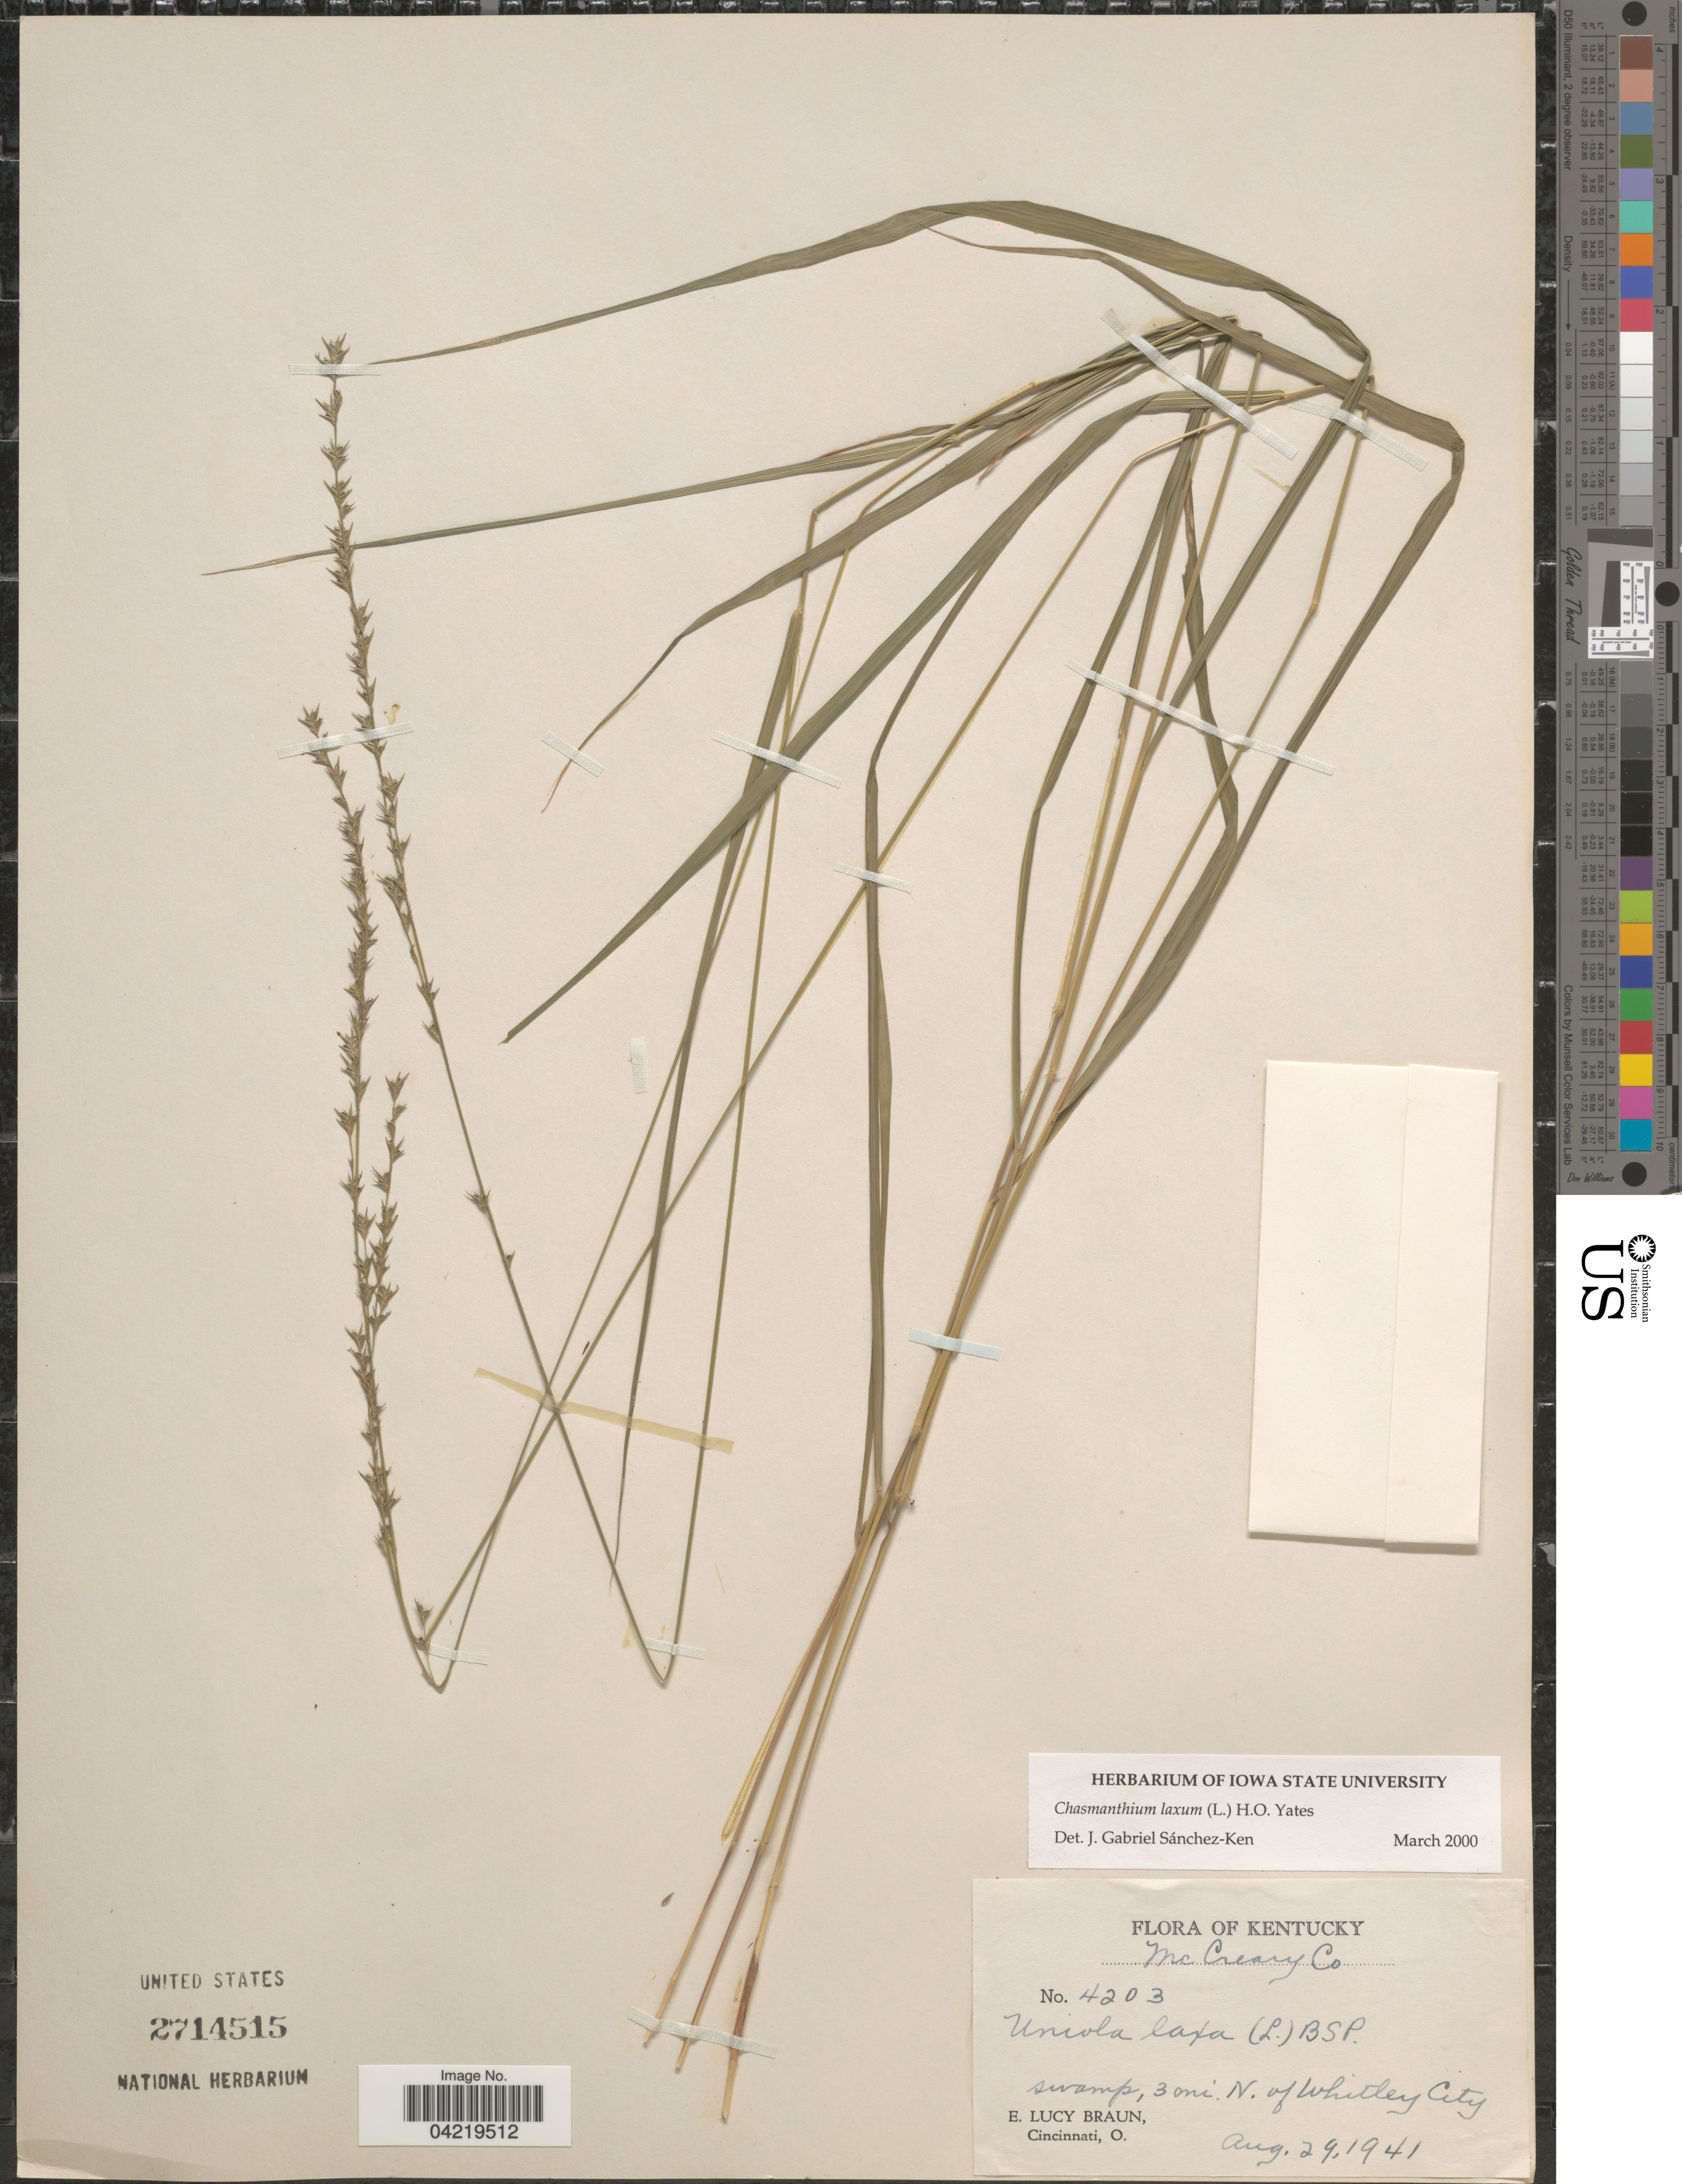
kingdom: Plantae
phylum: Tracheophyta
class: Liliopsida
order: Poales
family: Poaceae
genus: Chasmanthium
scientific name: Chasmanthium laxum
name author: (L.) H.O. Yates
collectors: E. L. Braun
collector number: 4203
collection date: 1941-08-29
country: United States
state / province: Kentucky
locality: McCreary Co. Swamp, 3 mi. N. of Whitley City.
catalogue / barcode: US 2714515